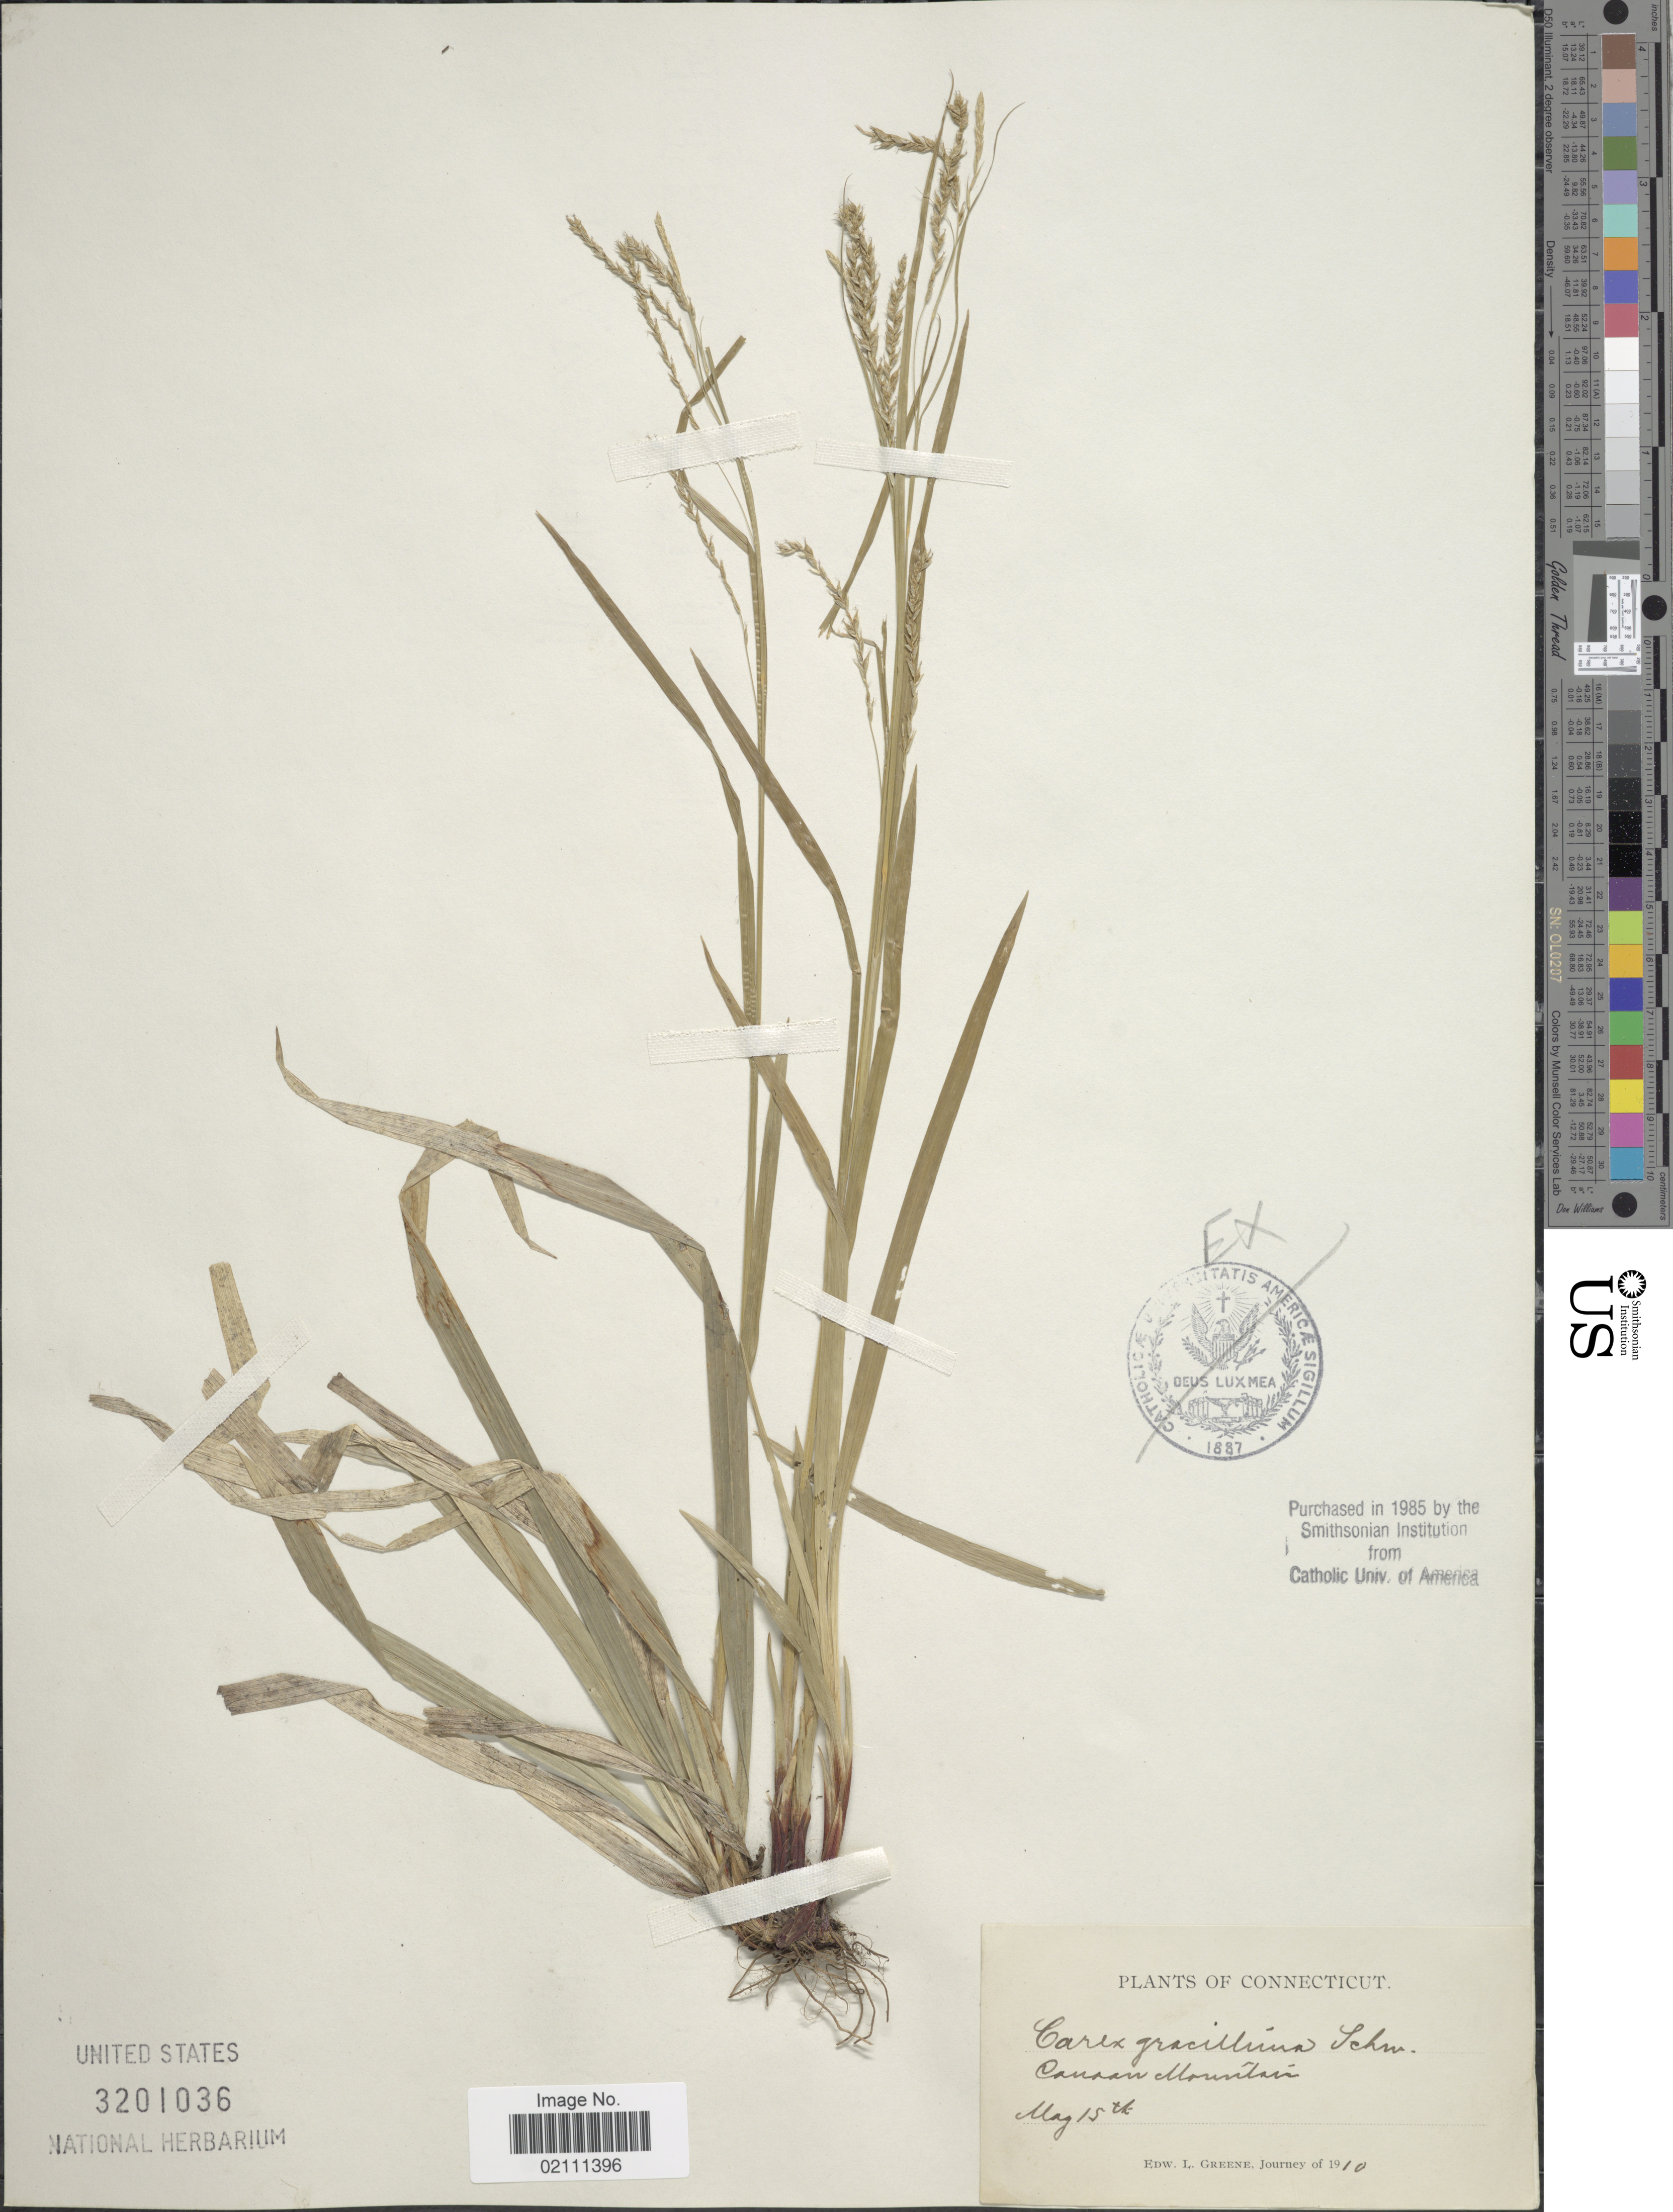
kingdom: Plantae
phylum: Tracheophyta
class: Liliopsida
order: Poales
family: Cyperaceae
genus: Carex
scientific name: Carex gracillima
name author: Schwein.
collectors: E. L. Greene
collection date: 1910-05-15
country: United States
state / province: Connecticut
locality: Canaan Mountain.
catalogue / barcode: US 3201036